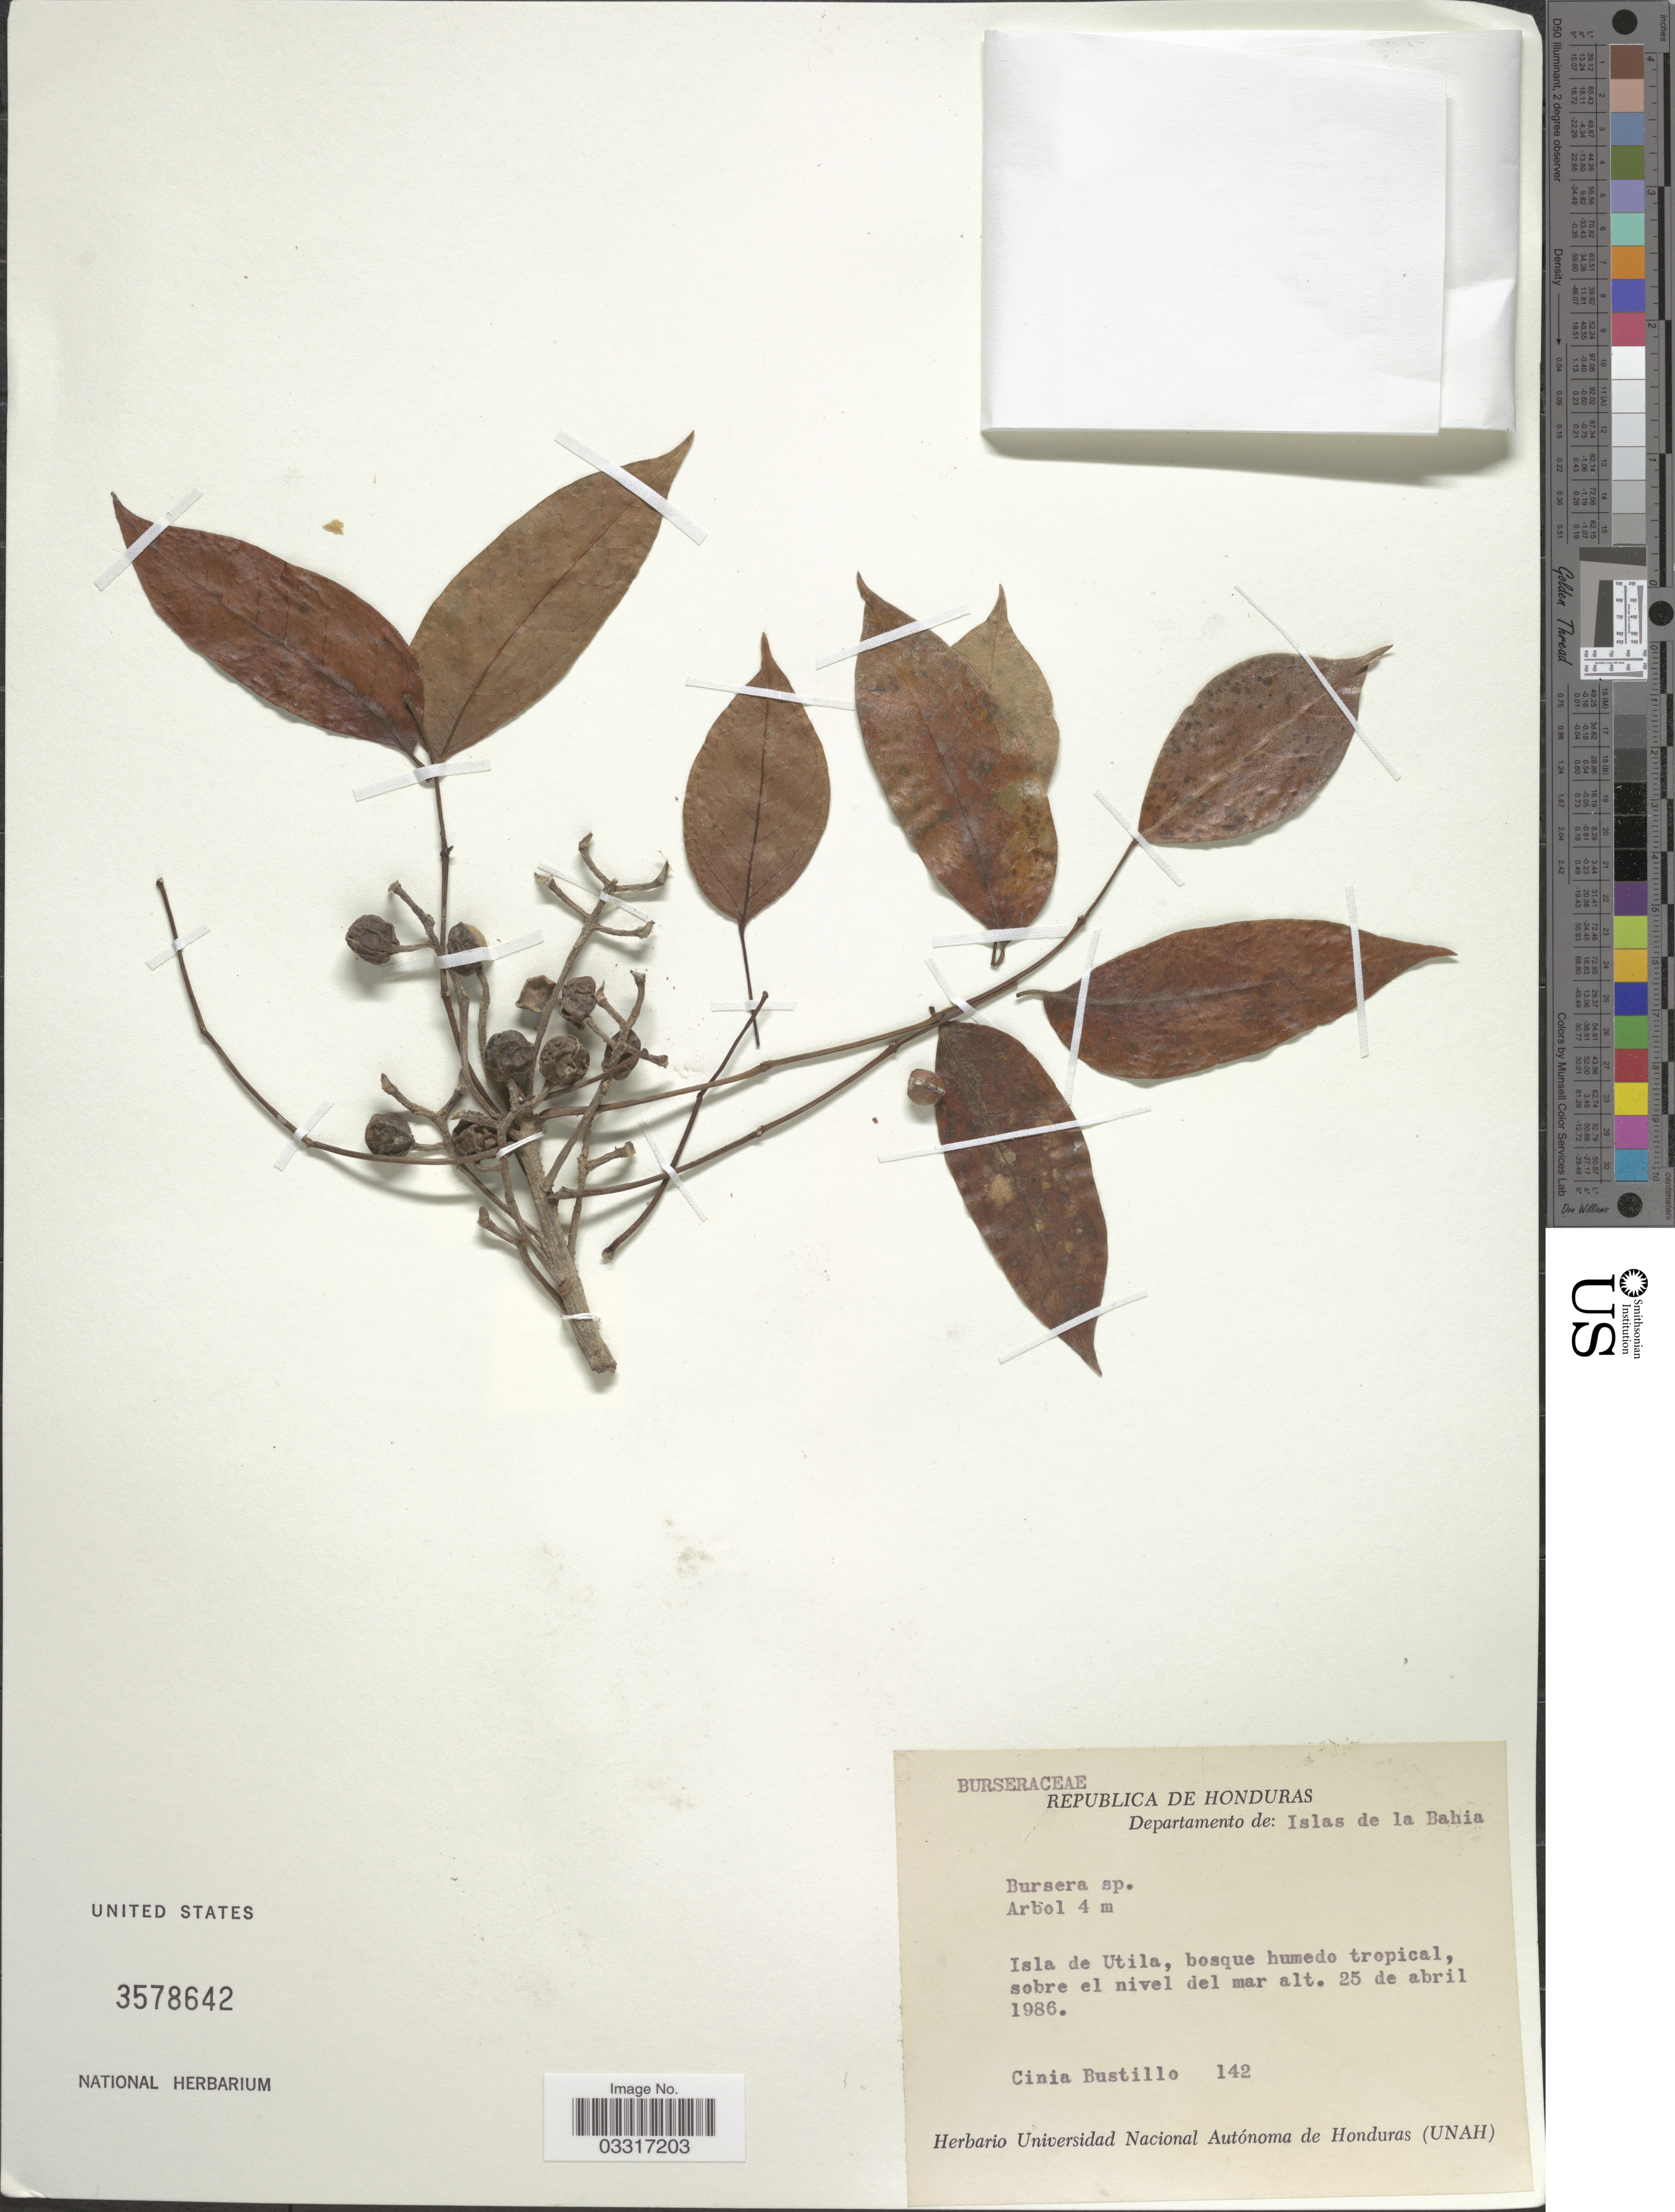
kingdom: Plantae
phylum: Tracheophyta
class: Magnoliopsida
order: Sapindales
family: Burseraceae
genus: Bursera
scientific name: Bursera sp.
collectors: C. Bustillo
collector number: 142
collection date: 1986-04-25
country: Honduras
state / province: Islas de la Bahía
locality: Departamento de: Islas de la Bahia. Isla de Utila, bosque humedo tropical, sobre el nivel del mar.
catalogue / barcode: US 3568642